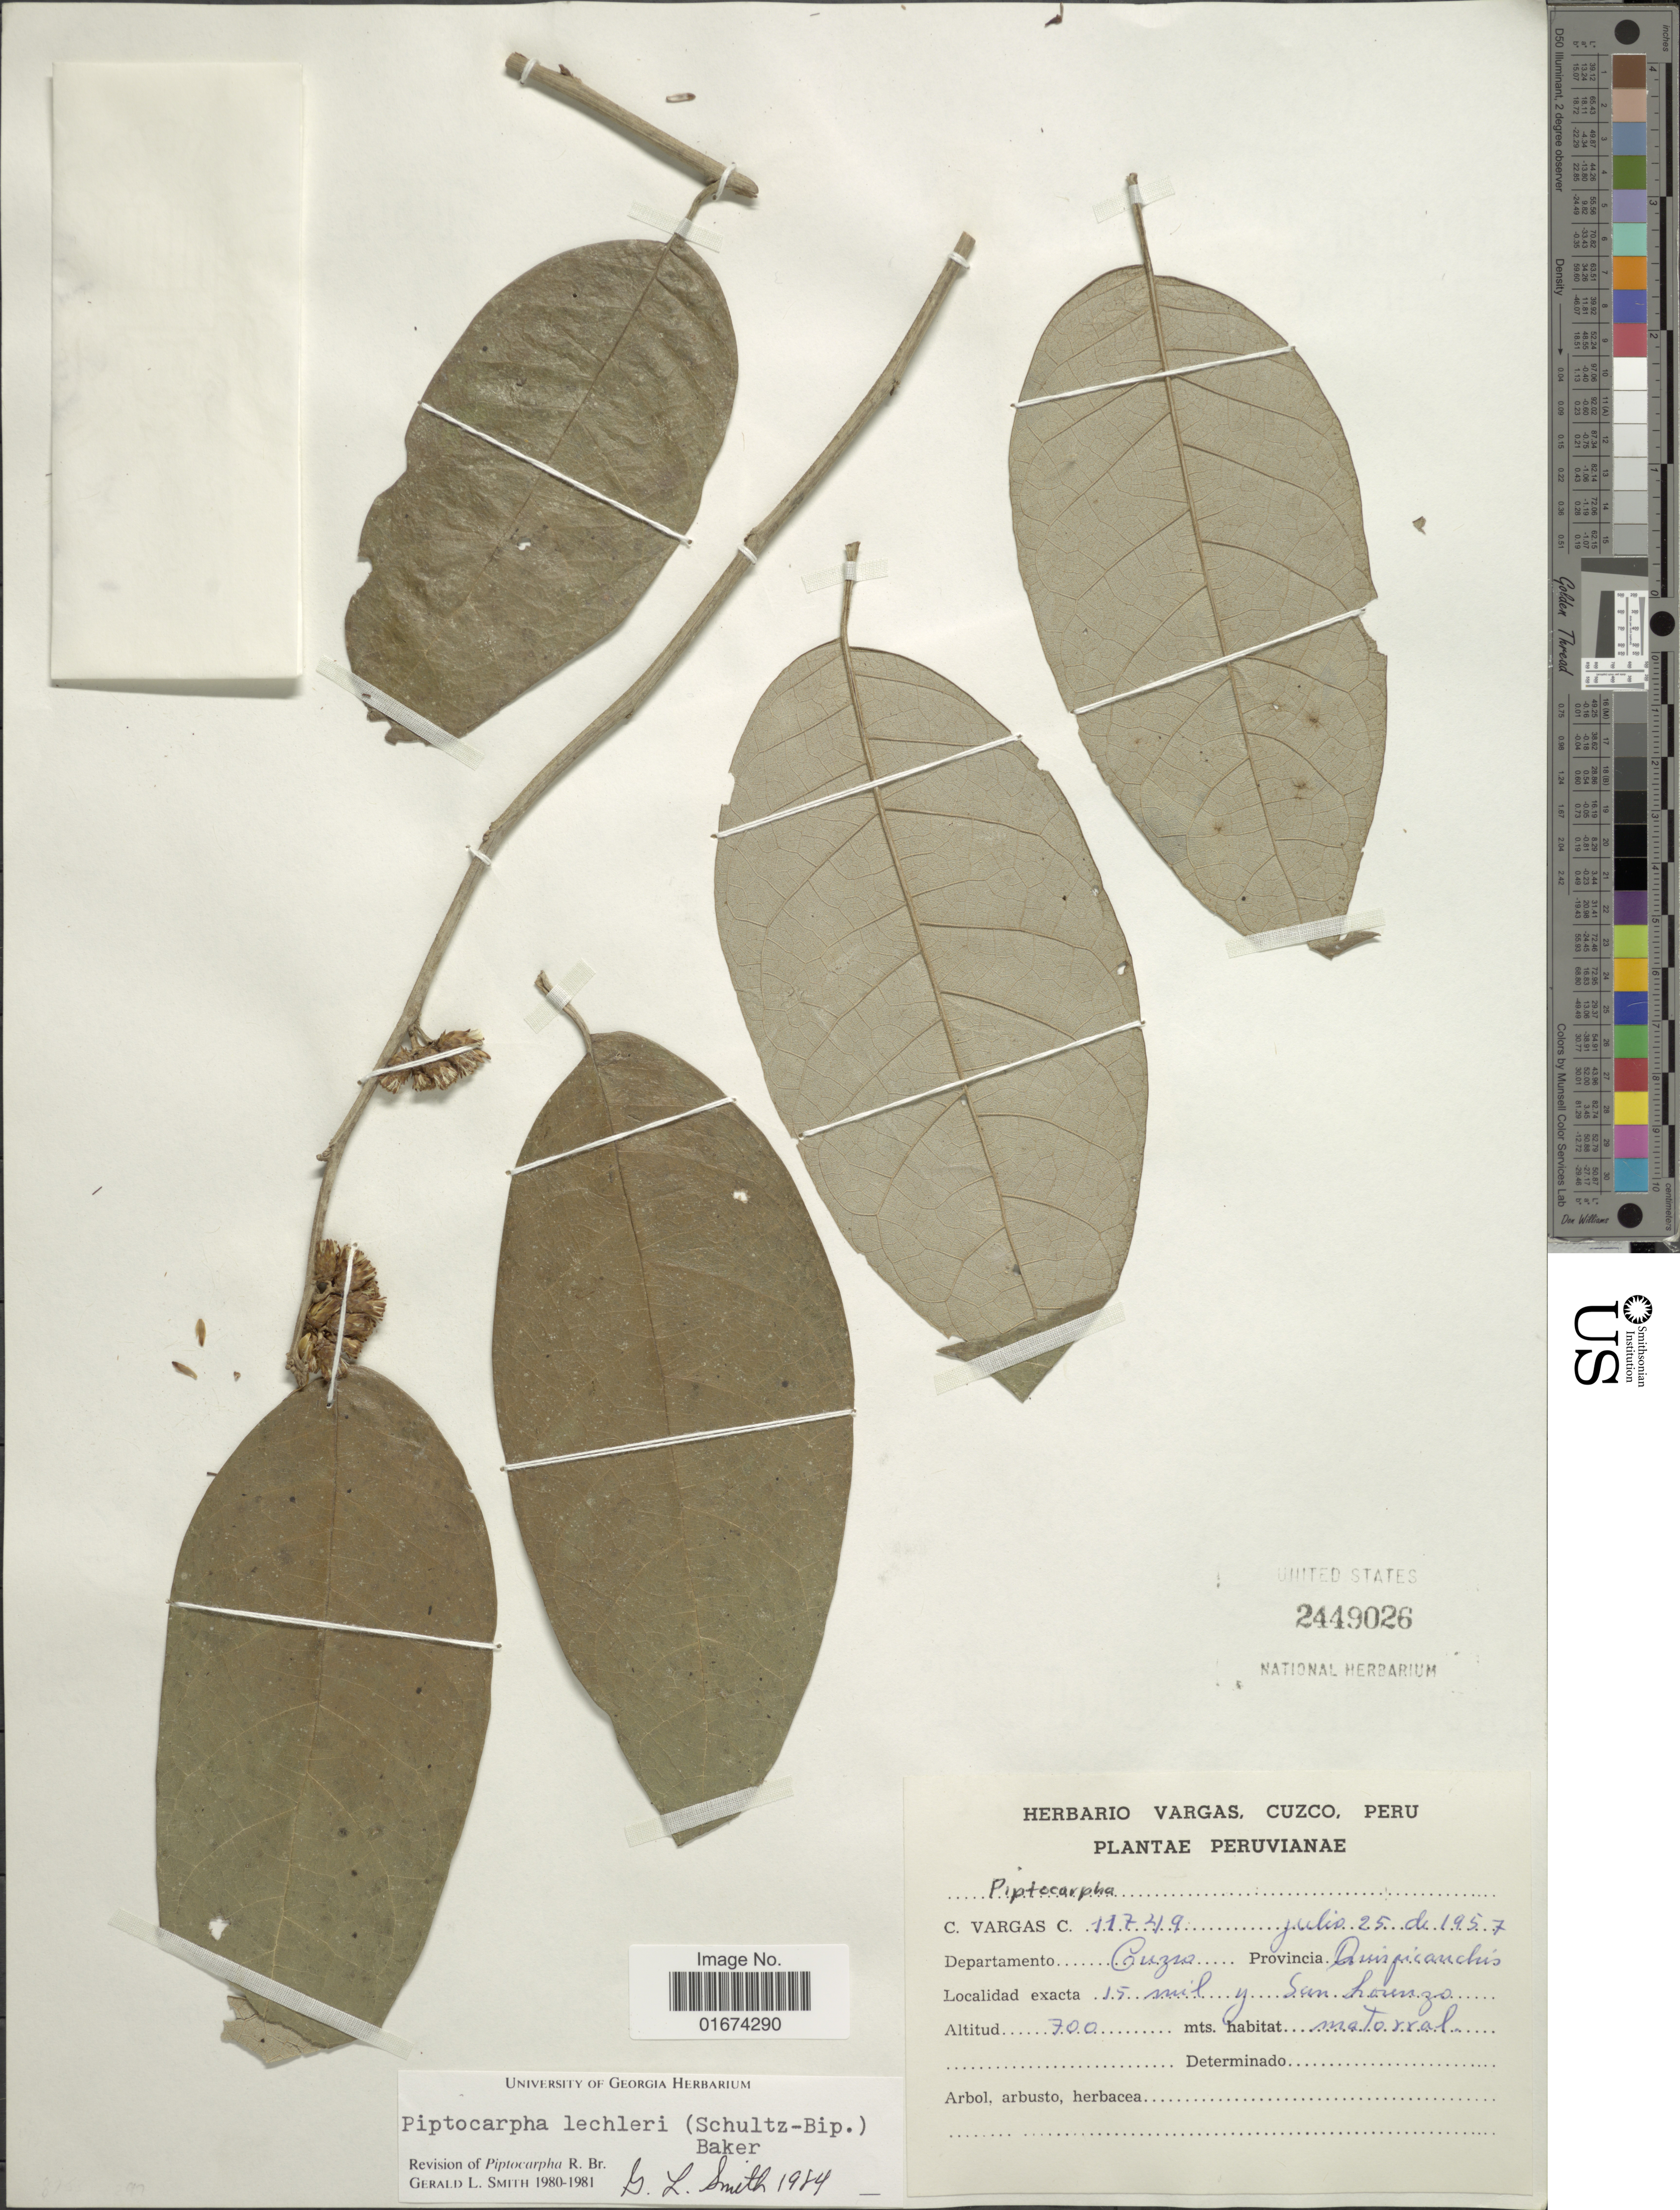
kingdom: Plantae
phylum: Tracheophyta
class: Magnoliopsida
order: Asterales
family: Asteraceae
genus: Piptocarpha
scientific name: Piptocarpha lechleri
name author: (Sch. Bip.) Baker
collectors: C. Vargas Calderón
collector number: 11749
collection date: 1957-07-25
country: Peru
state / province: Cusco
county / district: Quispicanchis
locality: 15 mil y San Lorenzo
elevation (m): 700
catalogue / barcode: US 2449026